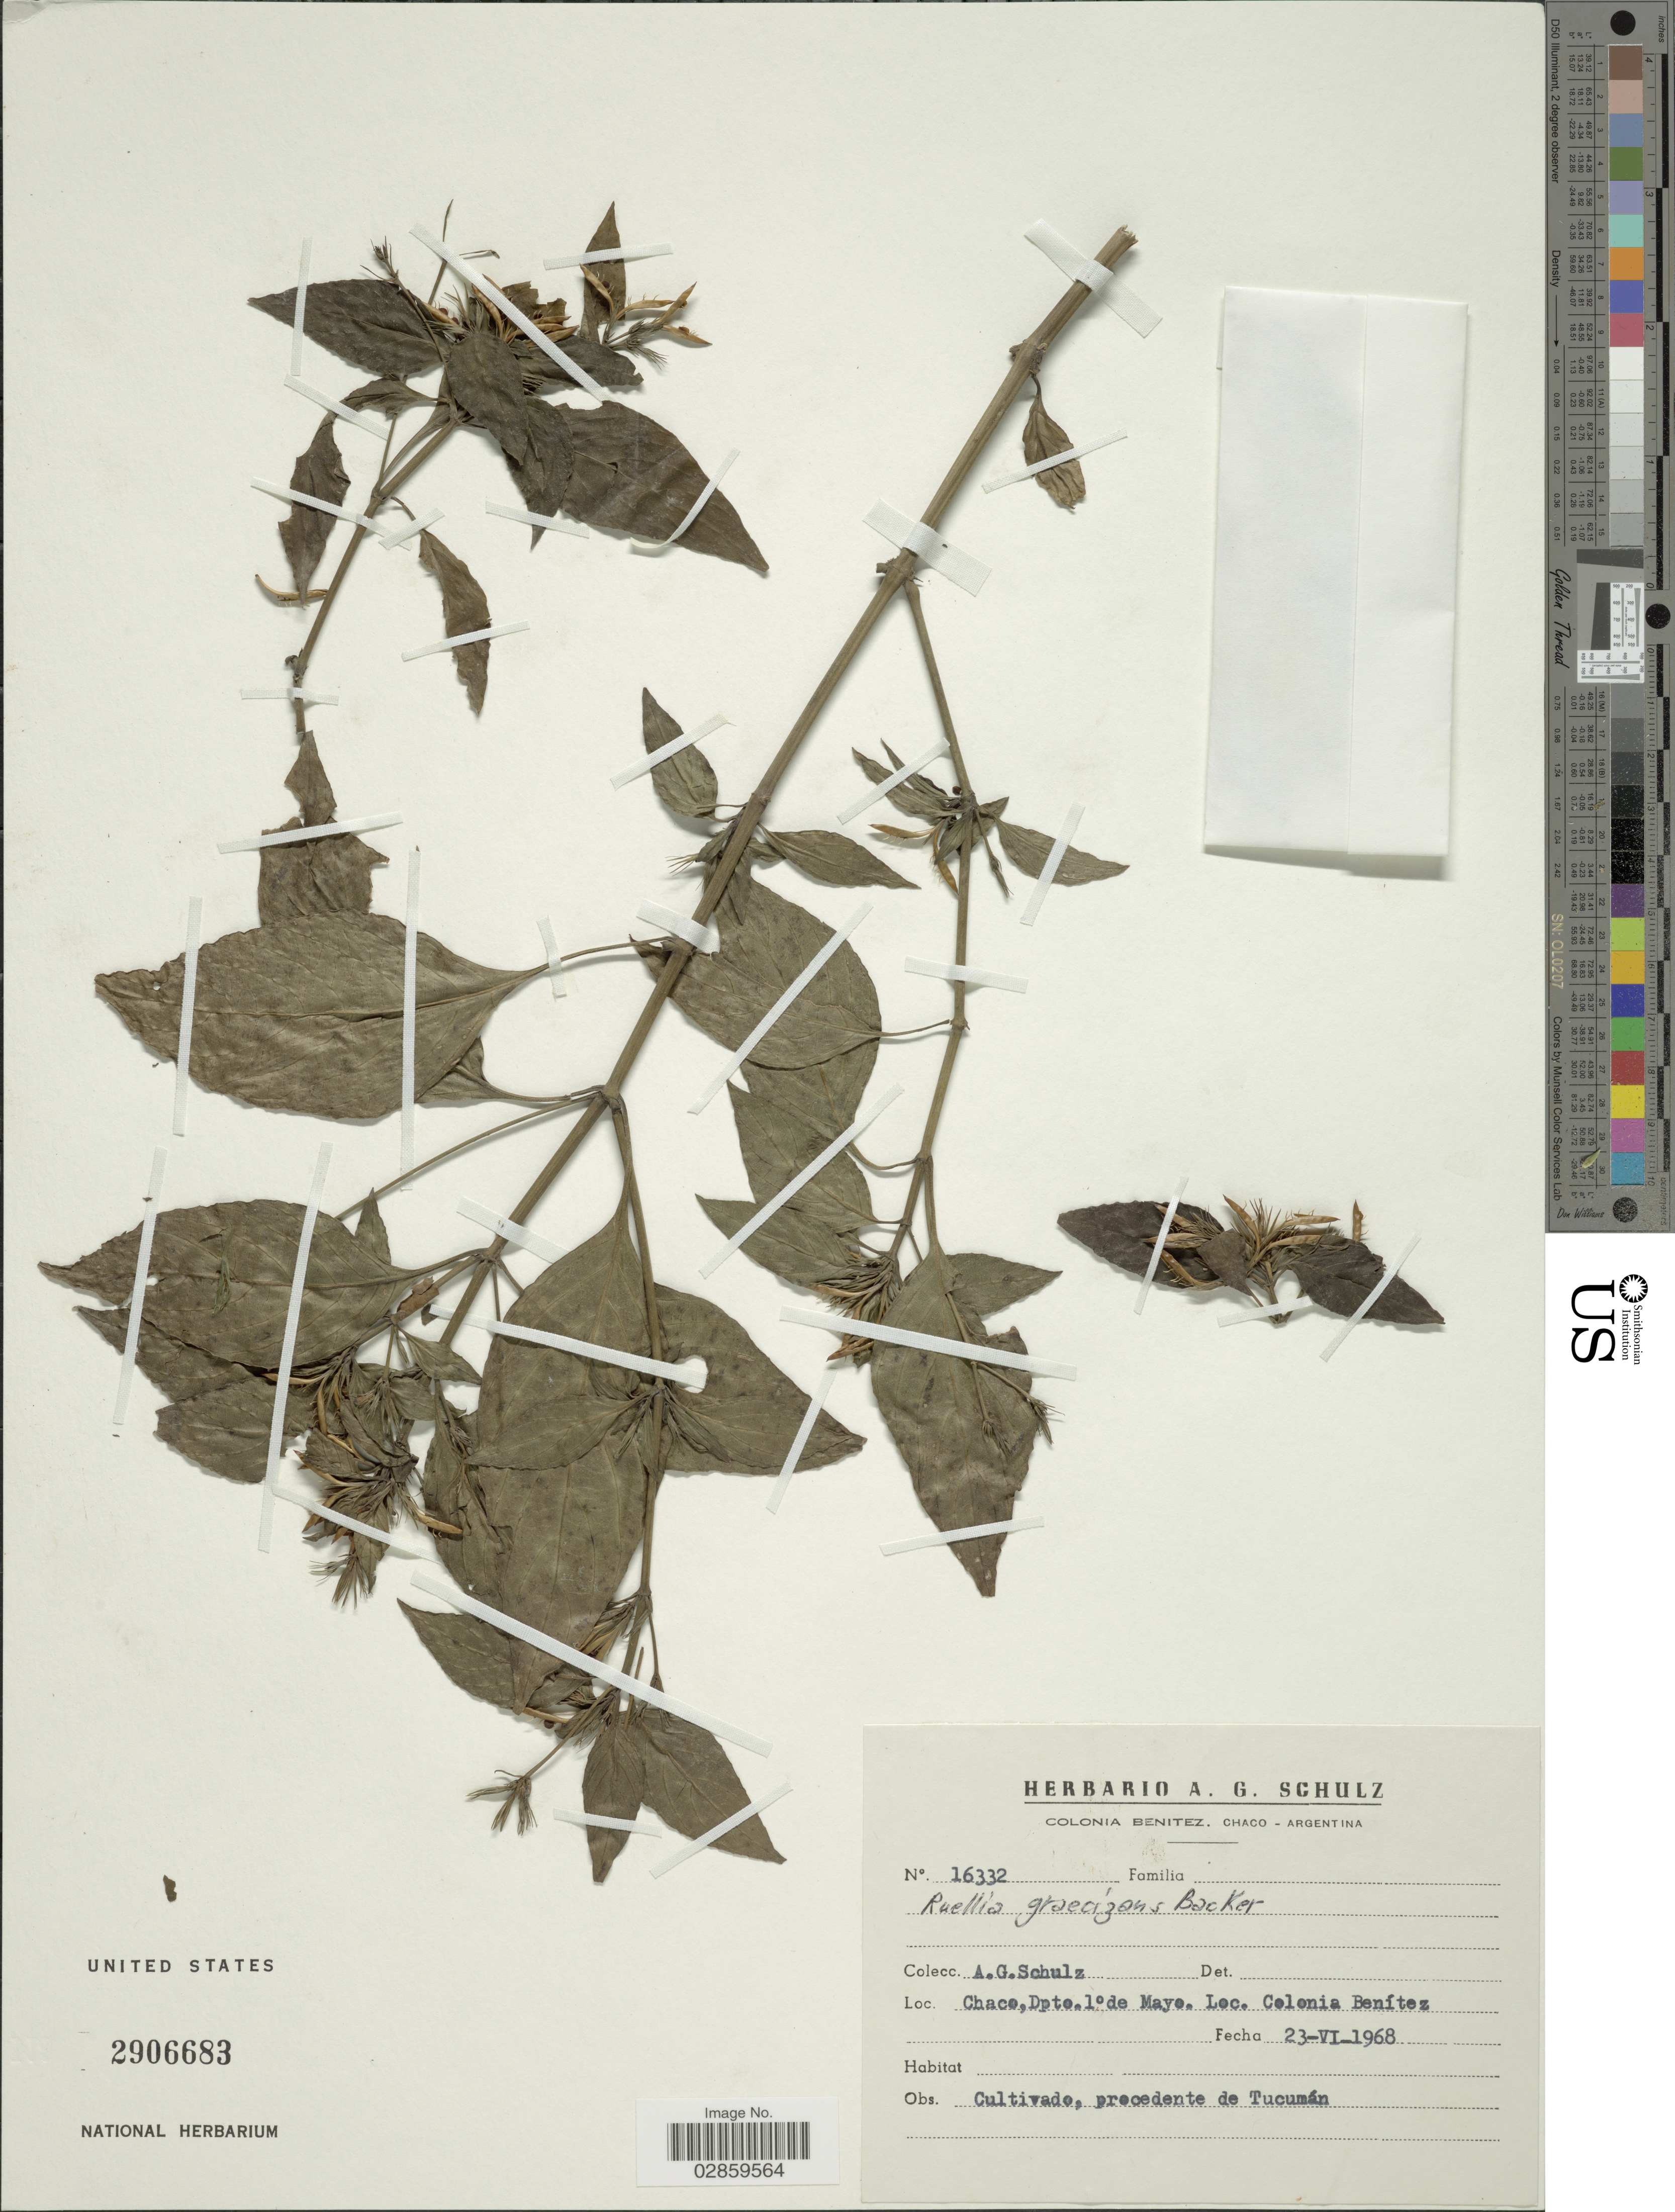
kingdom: Plantae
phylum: Tracheophyta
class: Magnoliopsida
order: Lamiales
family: Acanthaceae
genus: Ruellia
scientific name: Ruellia brevifolia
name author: (Pohl) C. Ezcurra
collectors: A. G. Schulz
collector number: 16332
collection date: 1968-06-23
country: Argentina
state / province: Chaco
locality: Dpto. 1° de Mayo. Colonia Benítez. Procedente de Tucumán.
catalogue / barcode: US 2906683